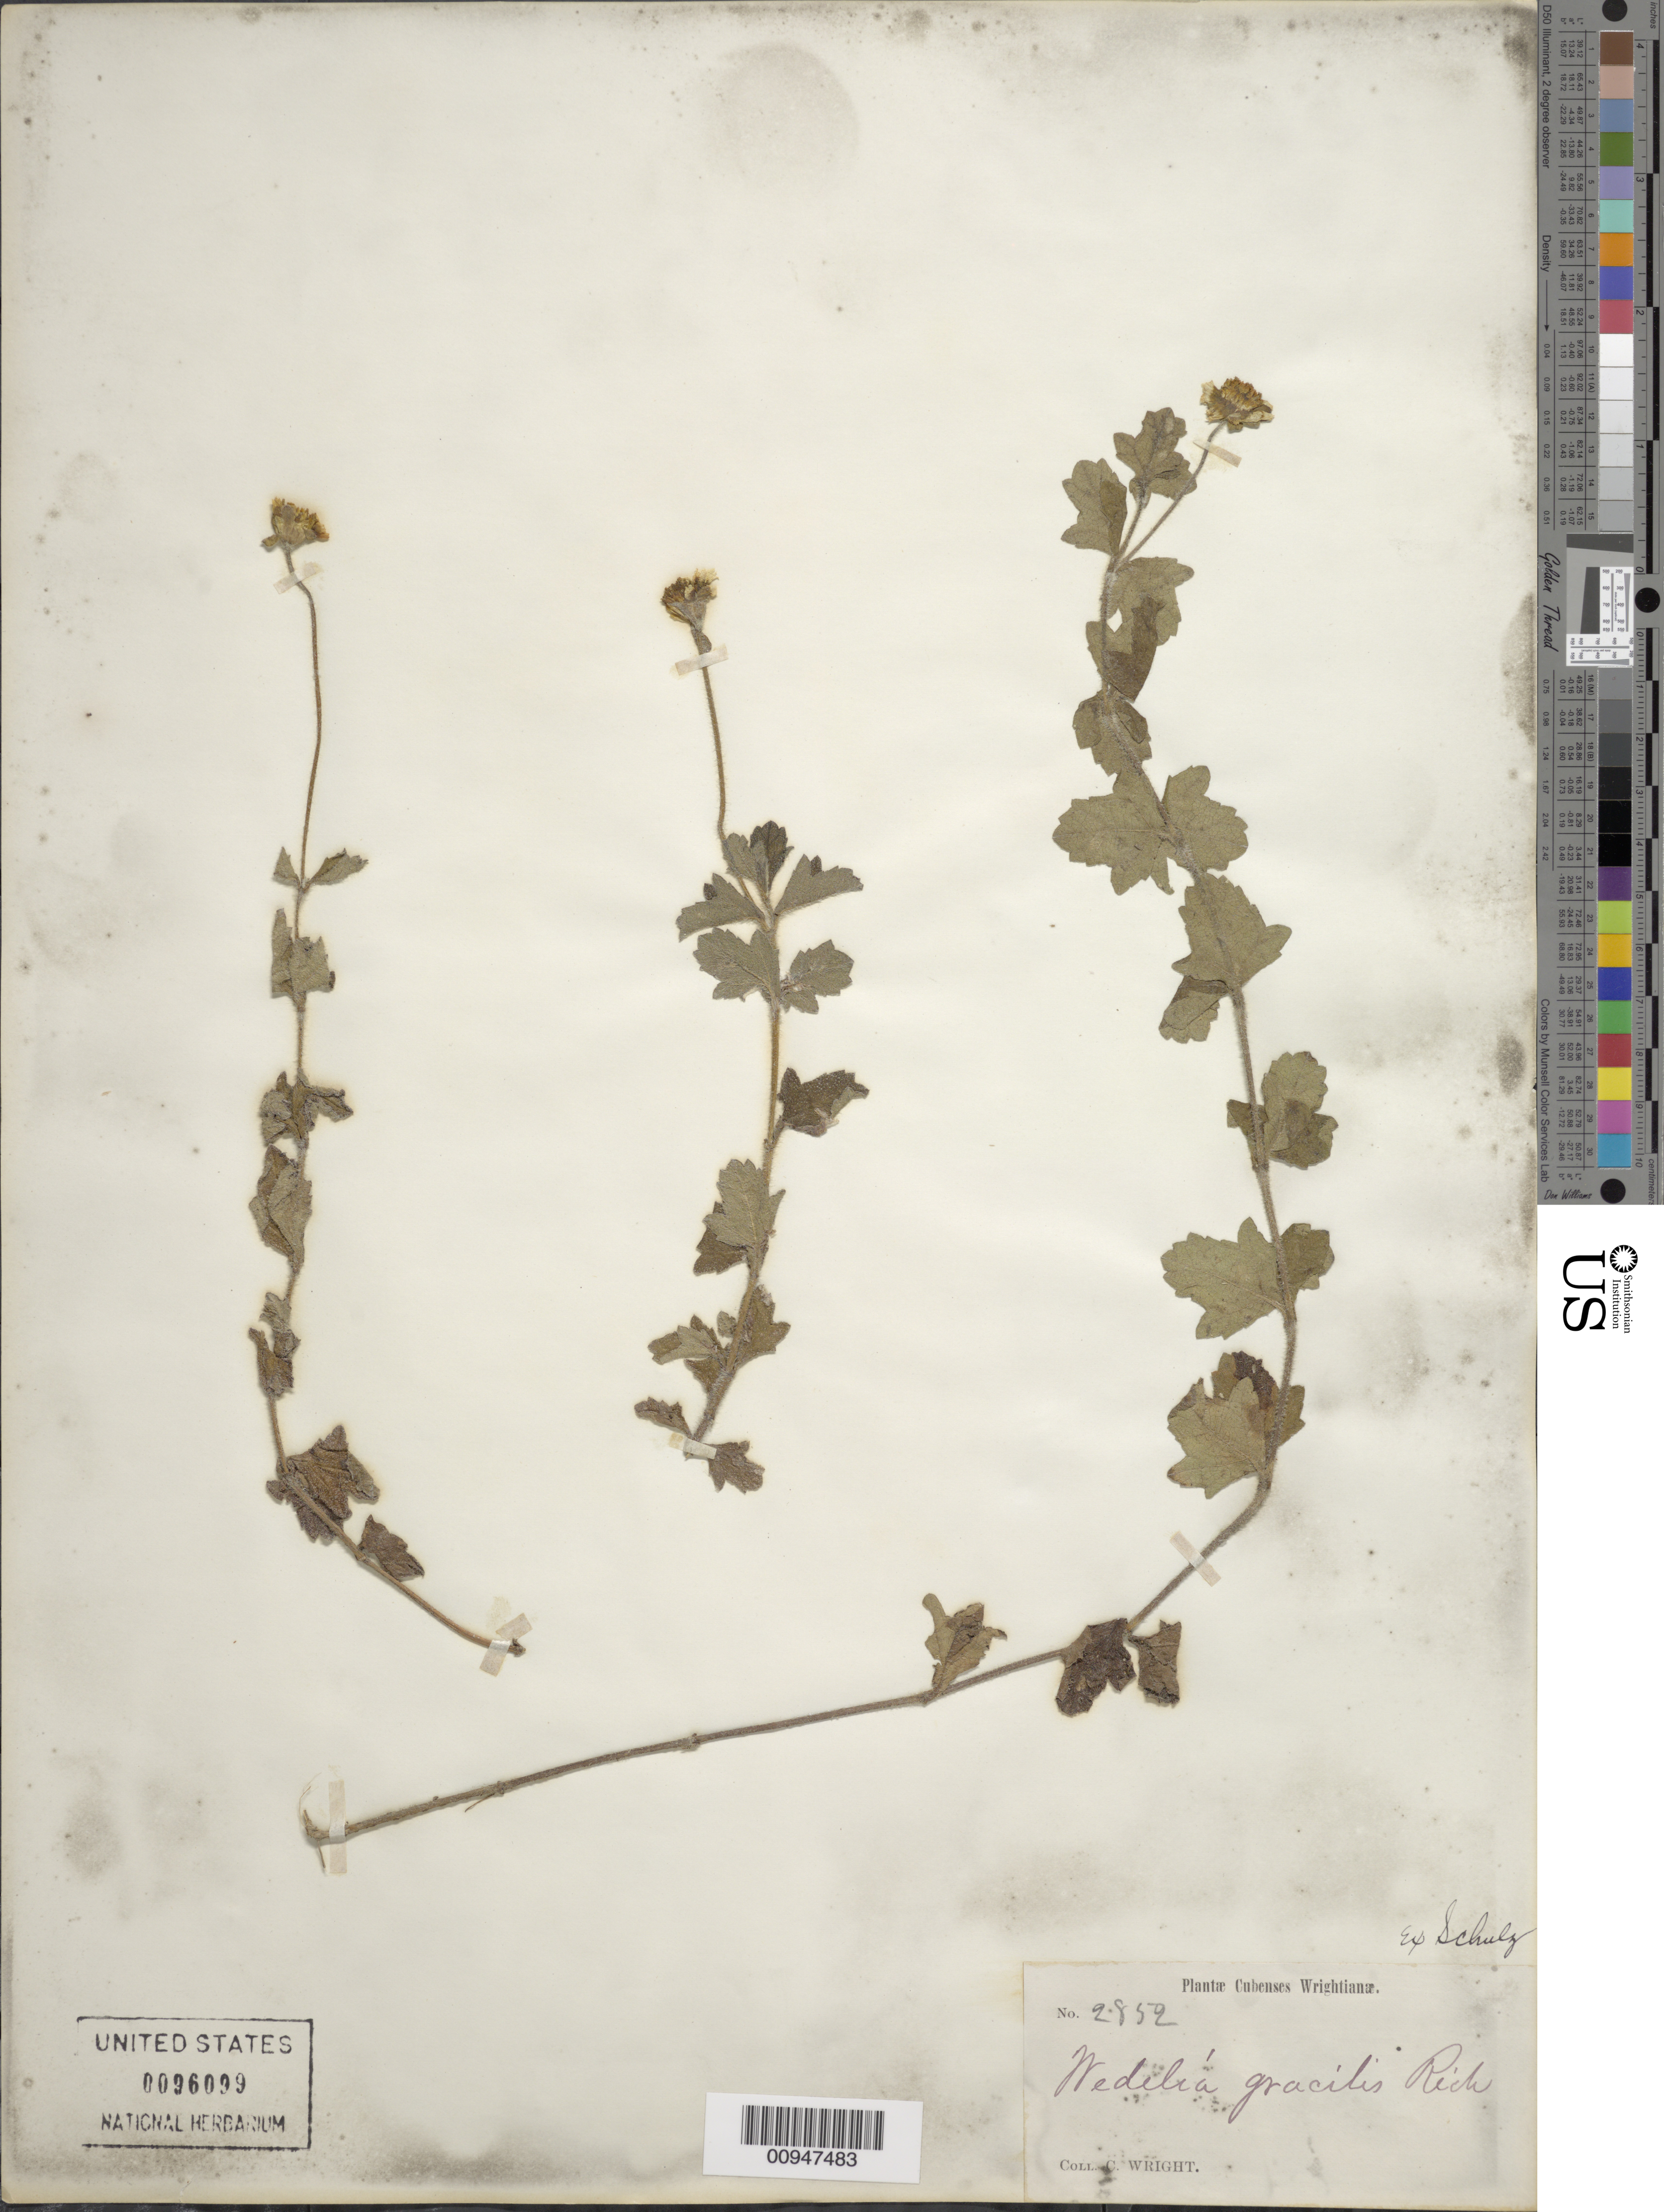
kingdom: Plantae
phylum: Tracheophyta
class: Magnoliopsida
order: Asterales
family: Asteraceae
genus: Sphagneticola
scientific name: Sphagneticola gracilis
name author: (Rich.) Pruski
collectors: C. Wright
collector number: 2852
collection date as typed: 1860 to -- --- 1864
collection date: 1860/1864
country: Cuba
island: Cuba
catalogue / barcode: US 96099